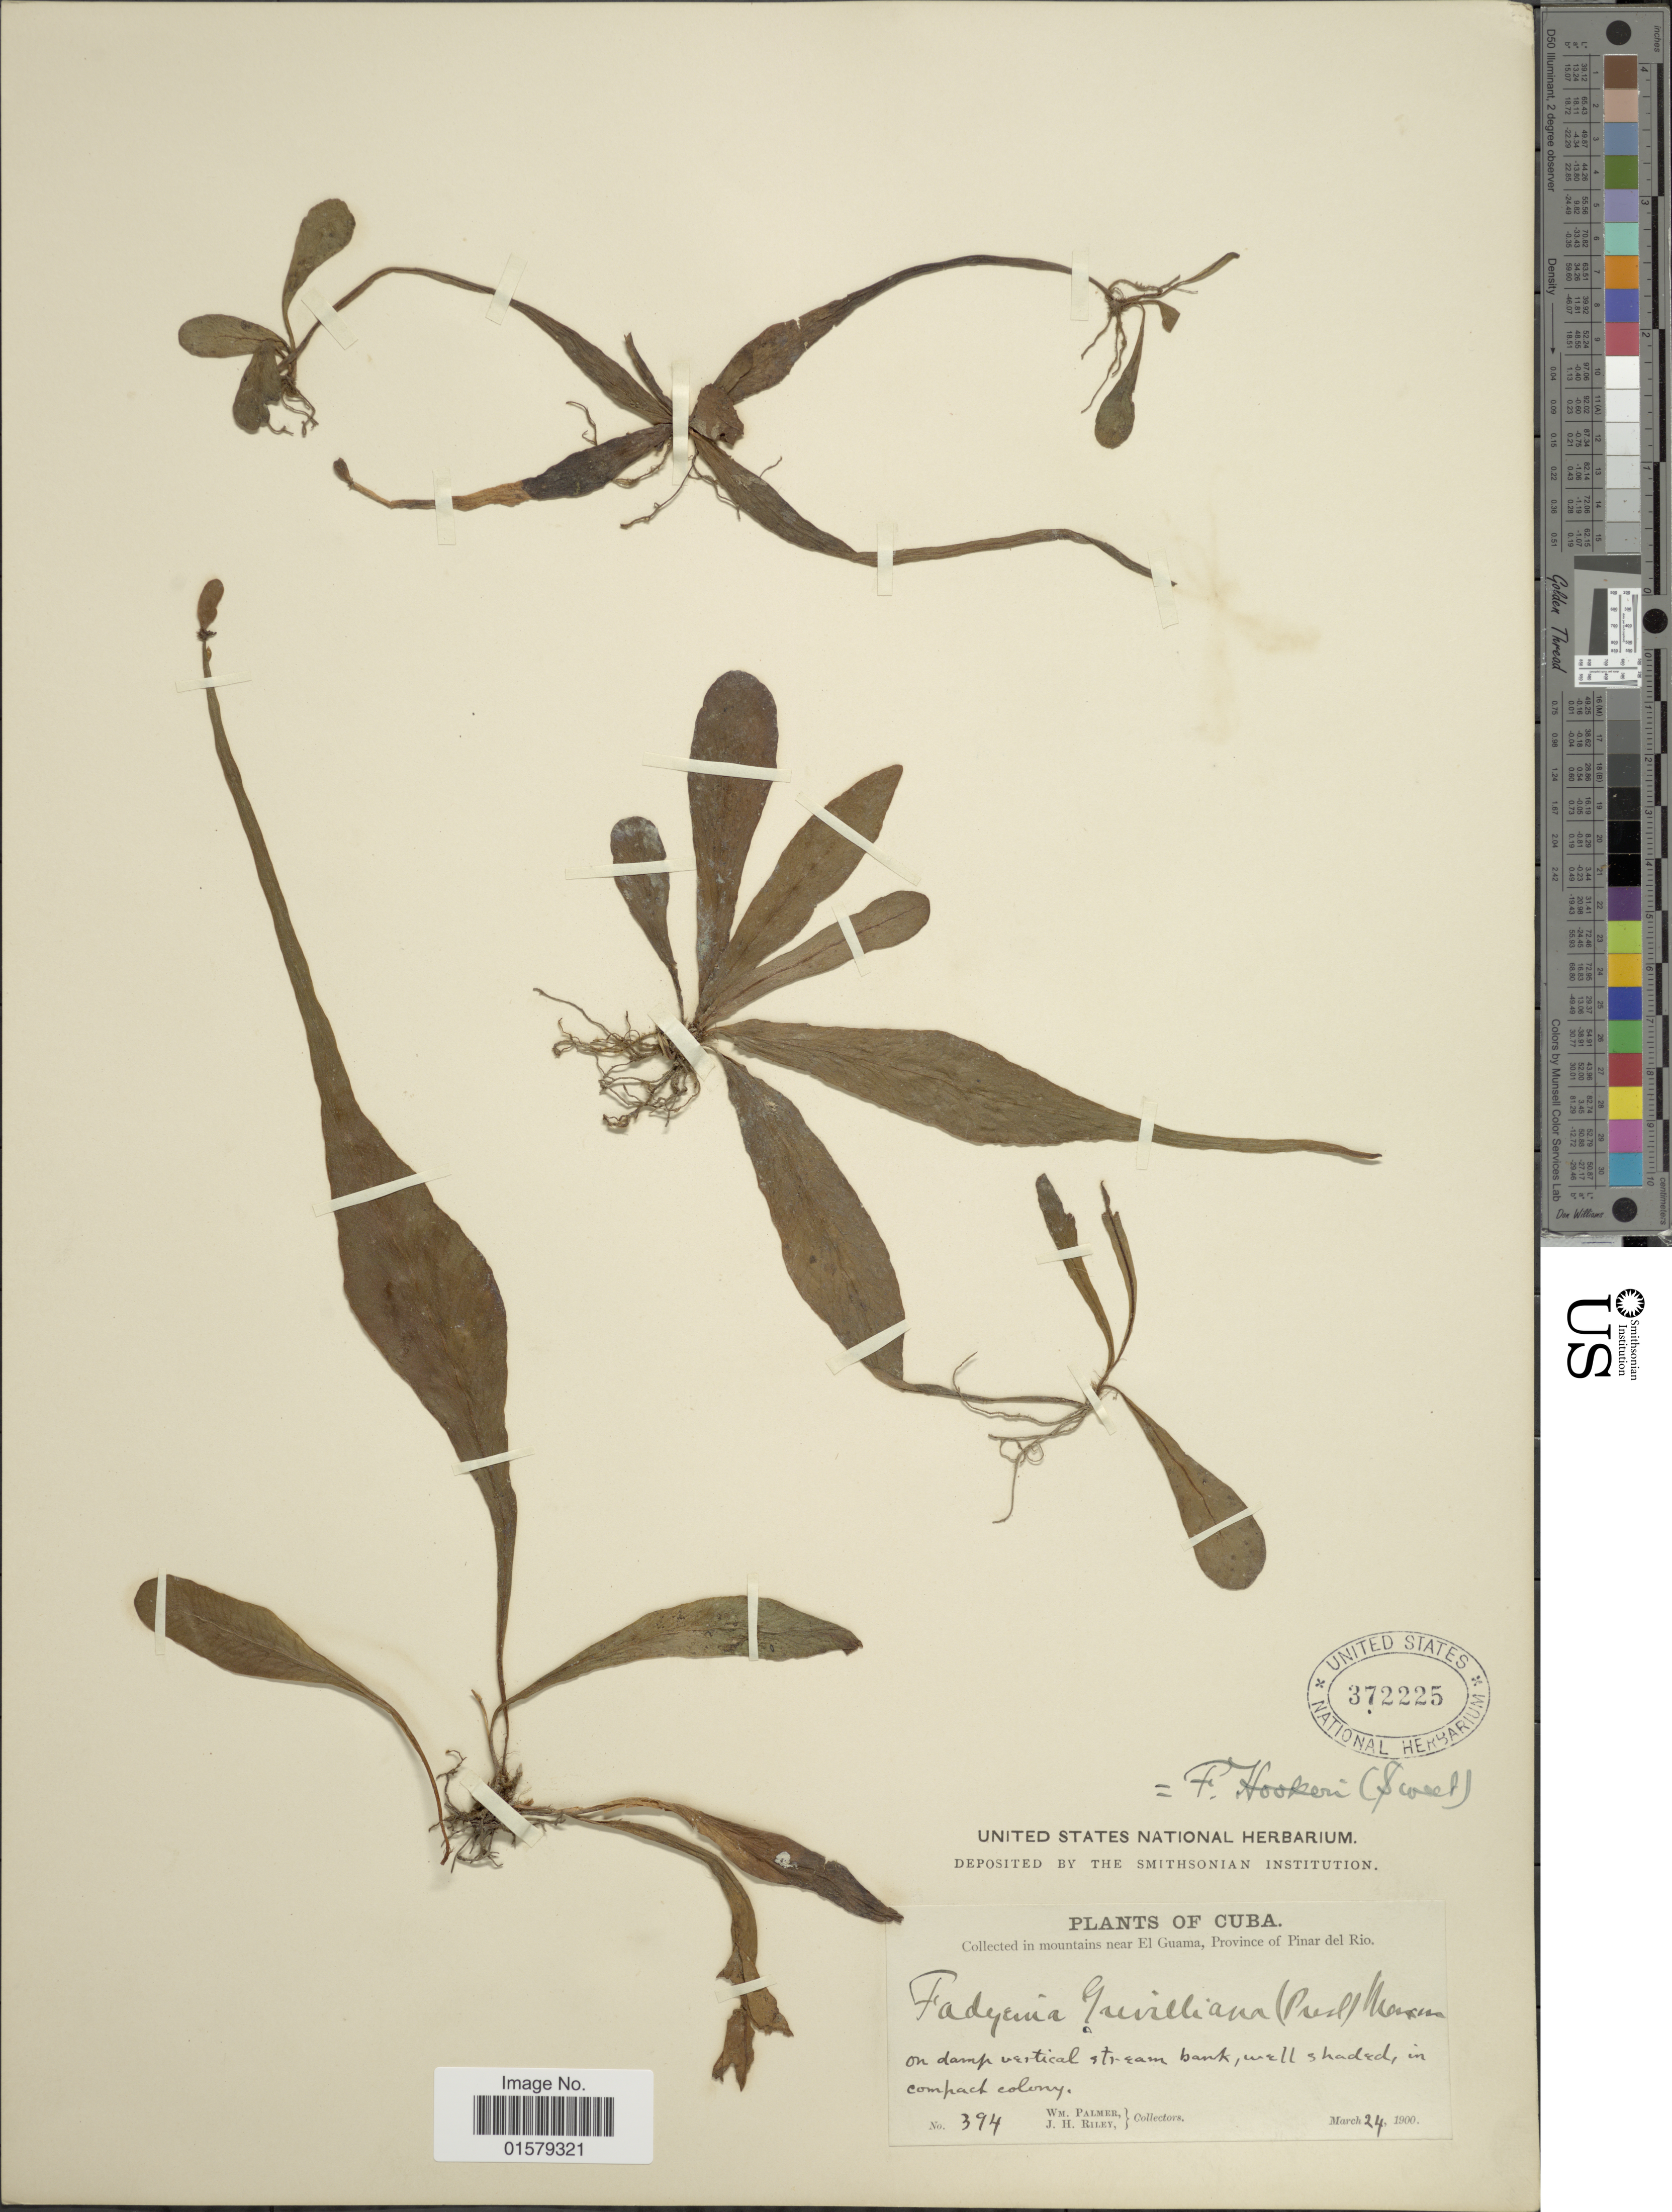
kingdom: Plantae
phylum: Tracheophyta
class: Polypodiopsida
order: Polypodiales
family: Tectariaceae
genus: Tectaria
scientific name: Tectaria hookeri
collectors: W. Palmer & J. H. Riley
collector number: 394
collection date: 1900-03-24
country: Cuba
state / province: Pinar del Río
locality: In mountains near El Guama, on damp vertical stream bank, well shaded, in compact colony.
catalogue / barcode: US 372225